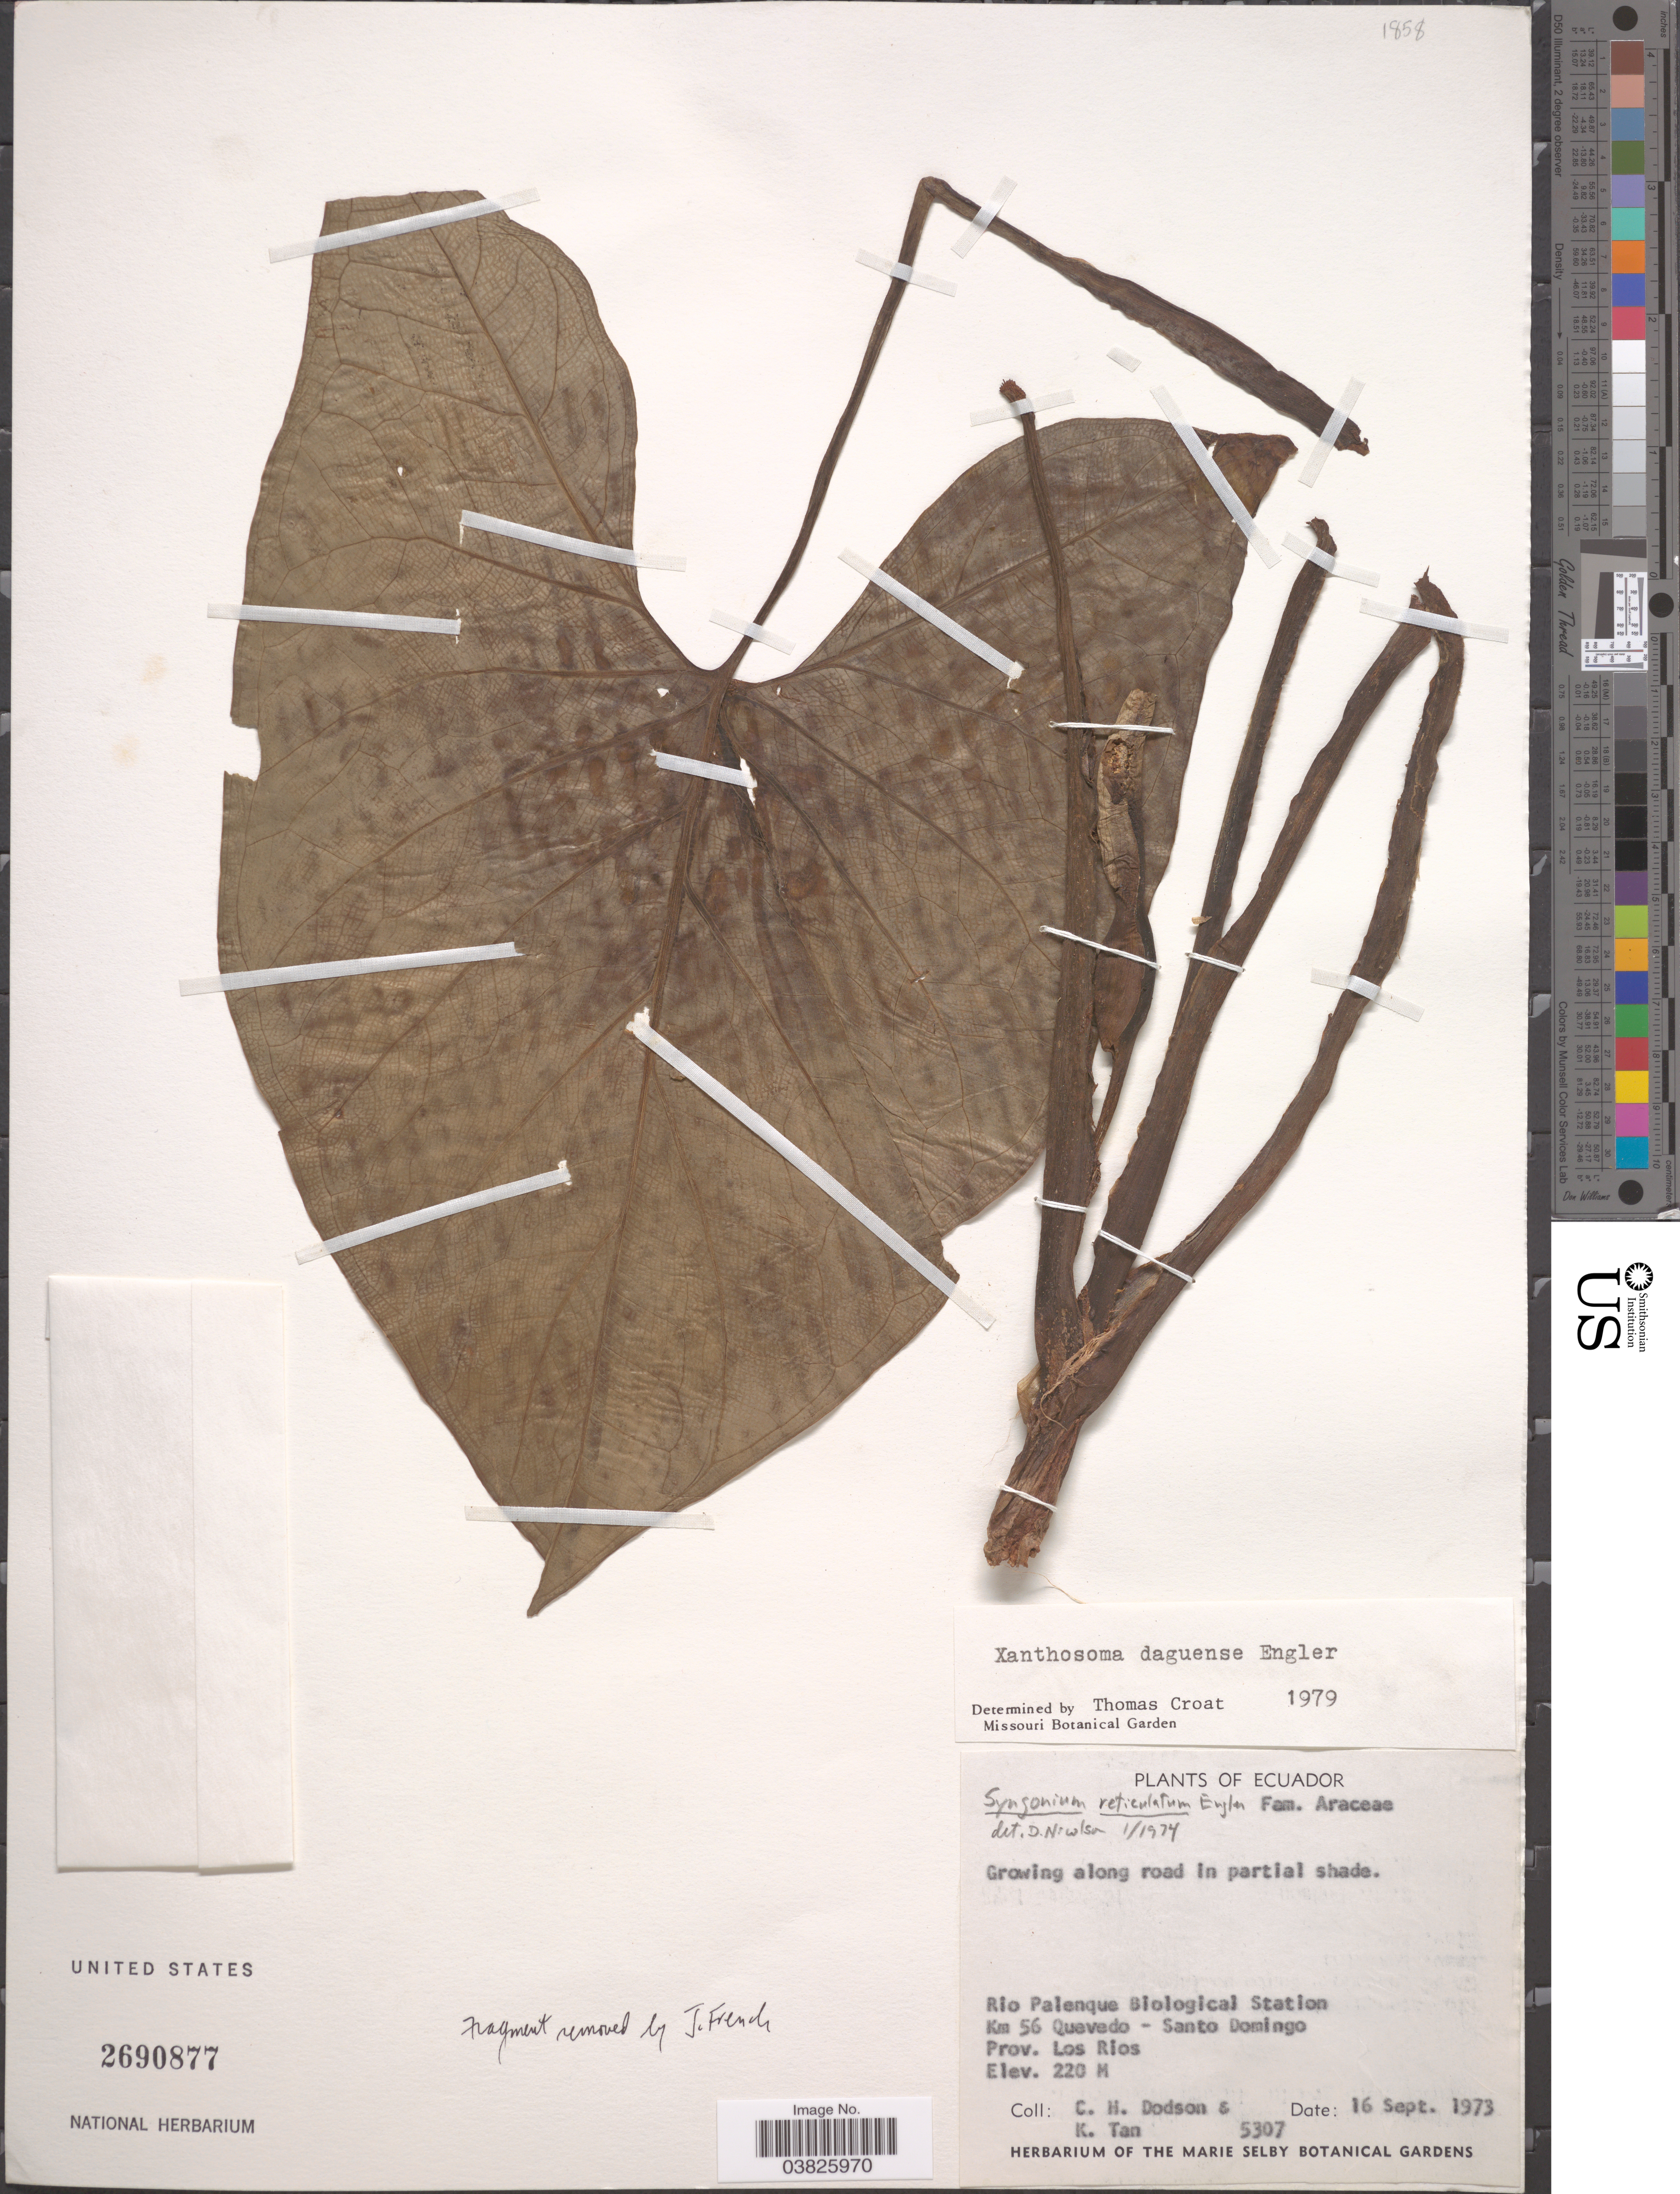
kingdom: Plantae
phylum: Tracheophyta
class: Liliopsida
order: Alismatales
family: Araceae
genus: Xanthosoma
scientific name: Xanthosoma daguense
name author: Engl.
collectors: C. H. Dodson & K. Tan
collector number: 5307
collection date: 1973-09-16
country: Ecuador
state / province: Los Ríos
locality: Rio Palenque Biological Station. Km 56 Quevedo - Santo Domingo.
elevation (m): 220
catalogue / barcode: US 2690877